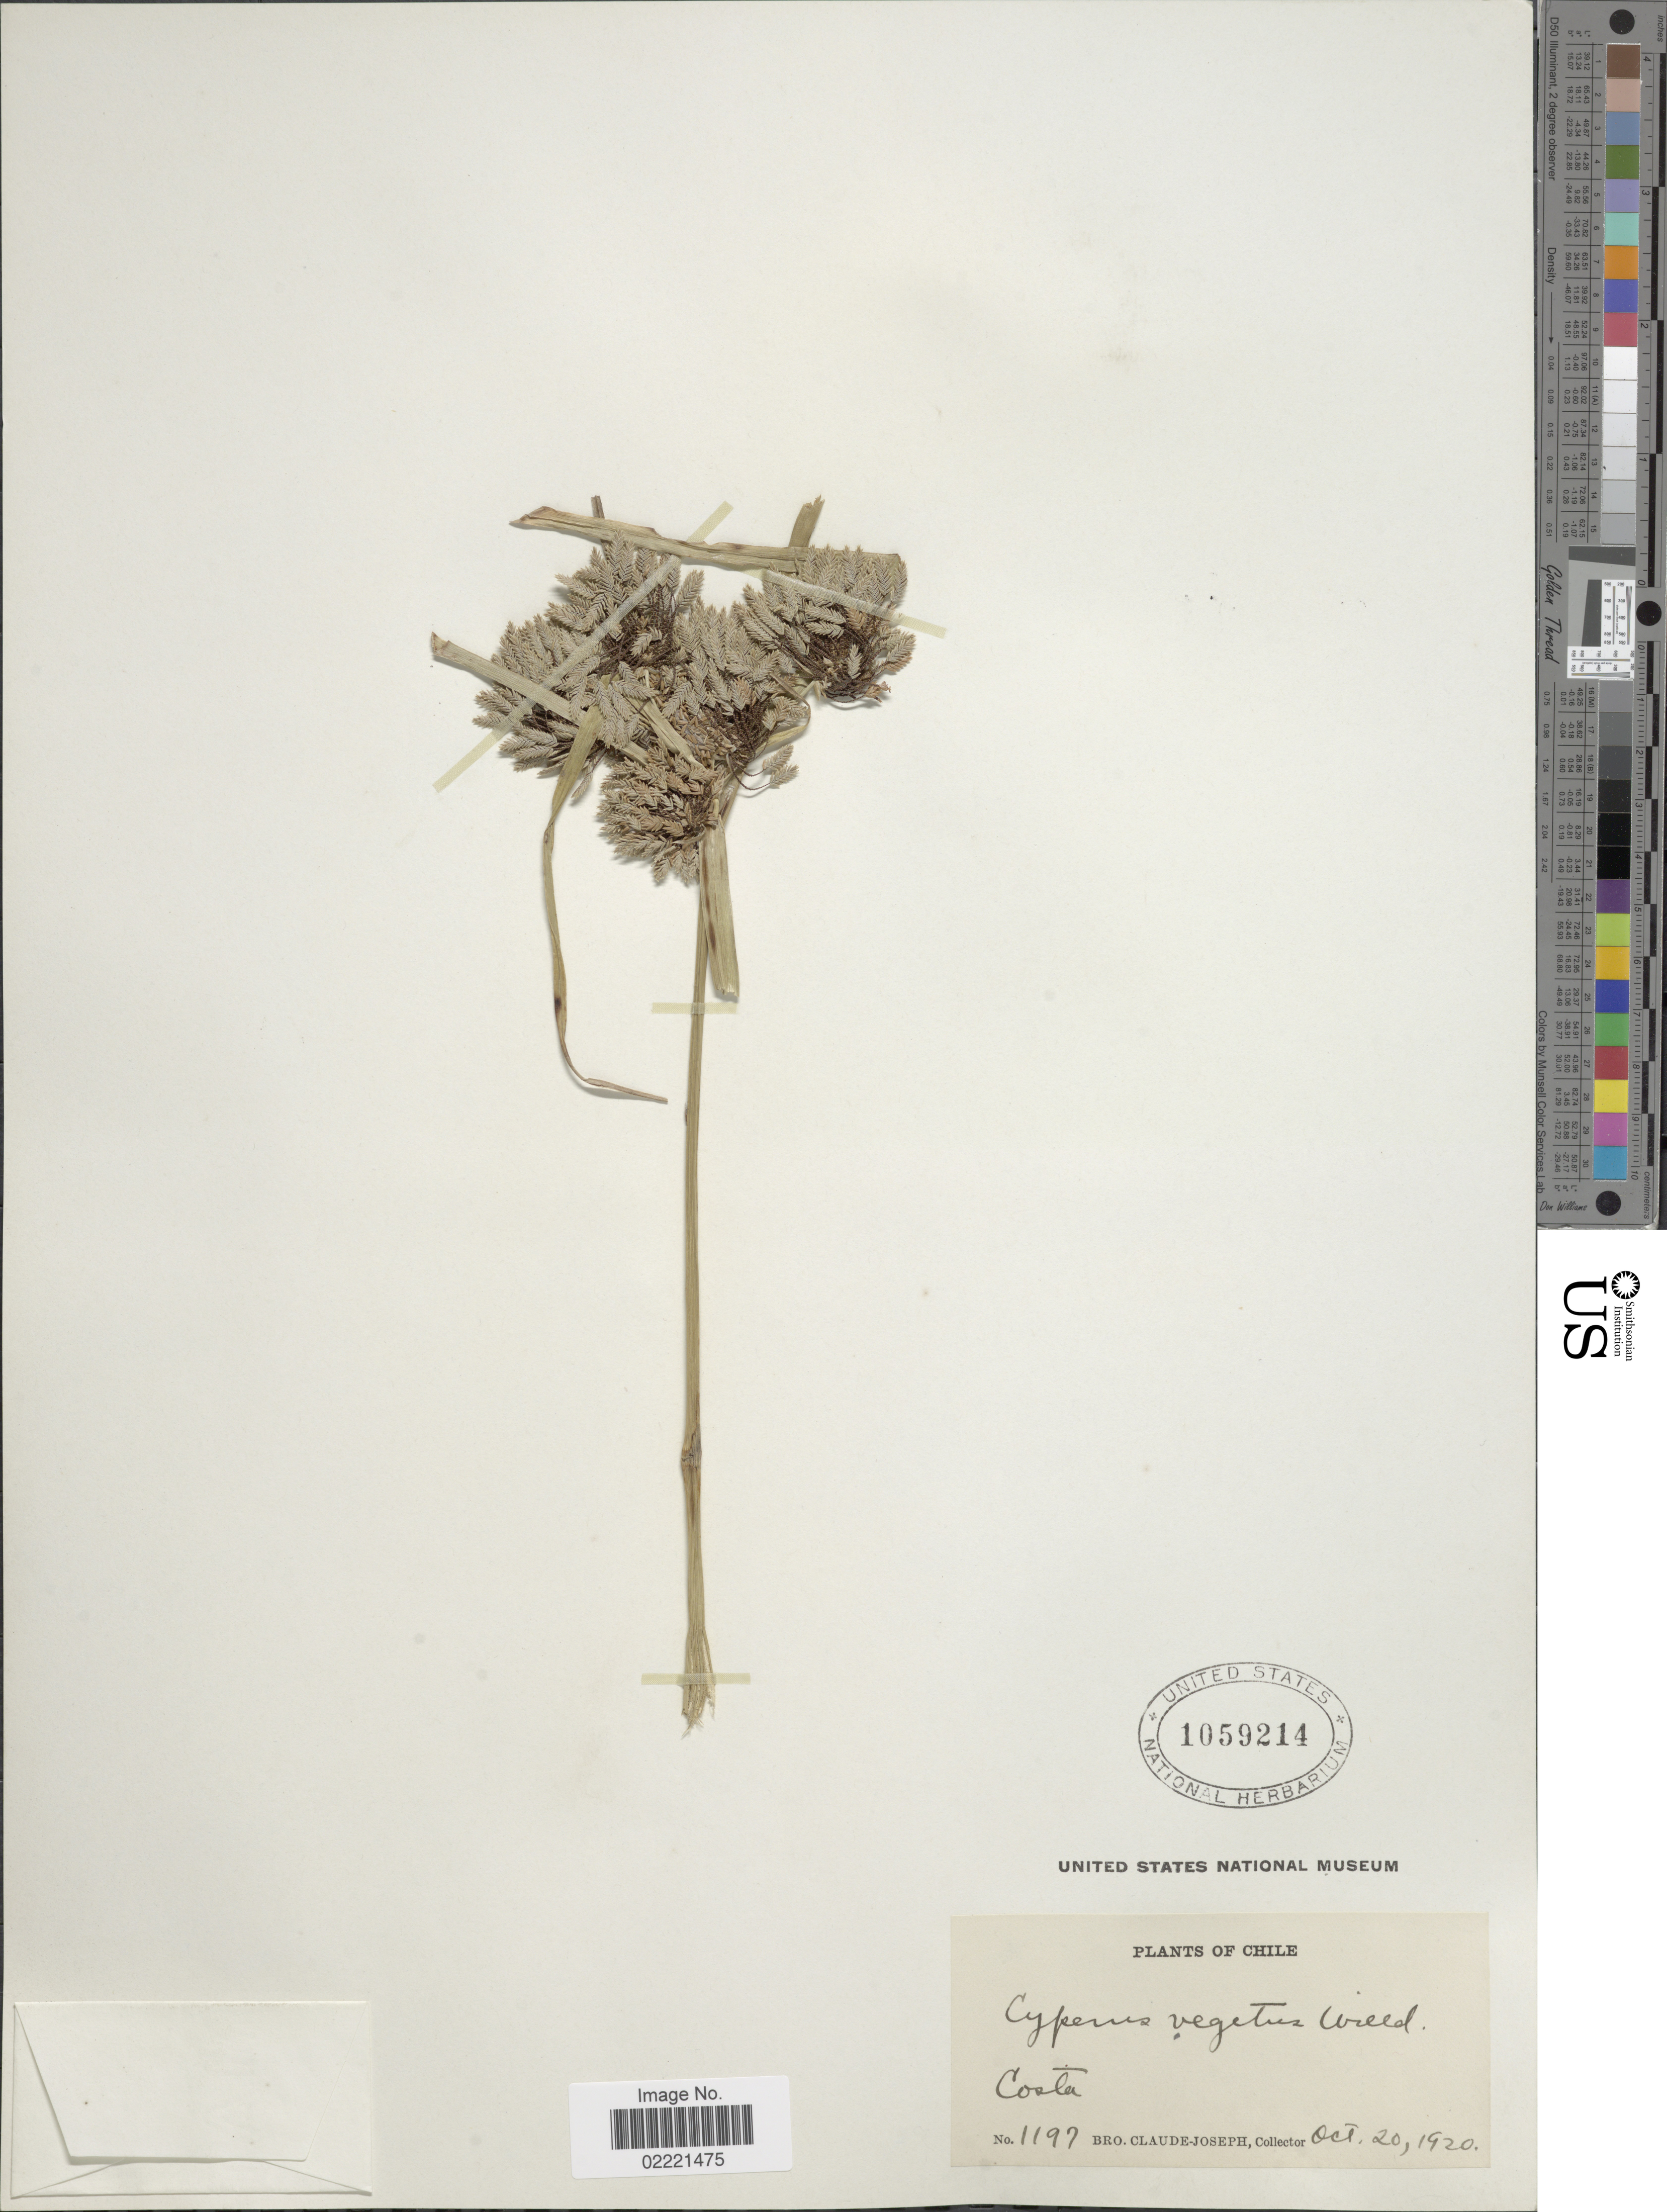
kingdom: Plantae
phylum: Tracheophyta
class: Liliopsida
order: Poales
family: Cyperaceae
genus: Cyperus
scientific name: Cyperus eragrostis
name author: Lam.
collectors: Bro. Claude-Joseph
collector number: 1197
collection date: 1920-10-20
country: Chile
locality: Costa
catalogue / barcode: US 1059214